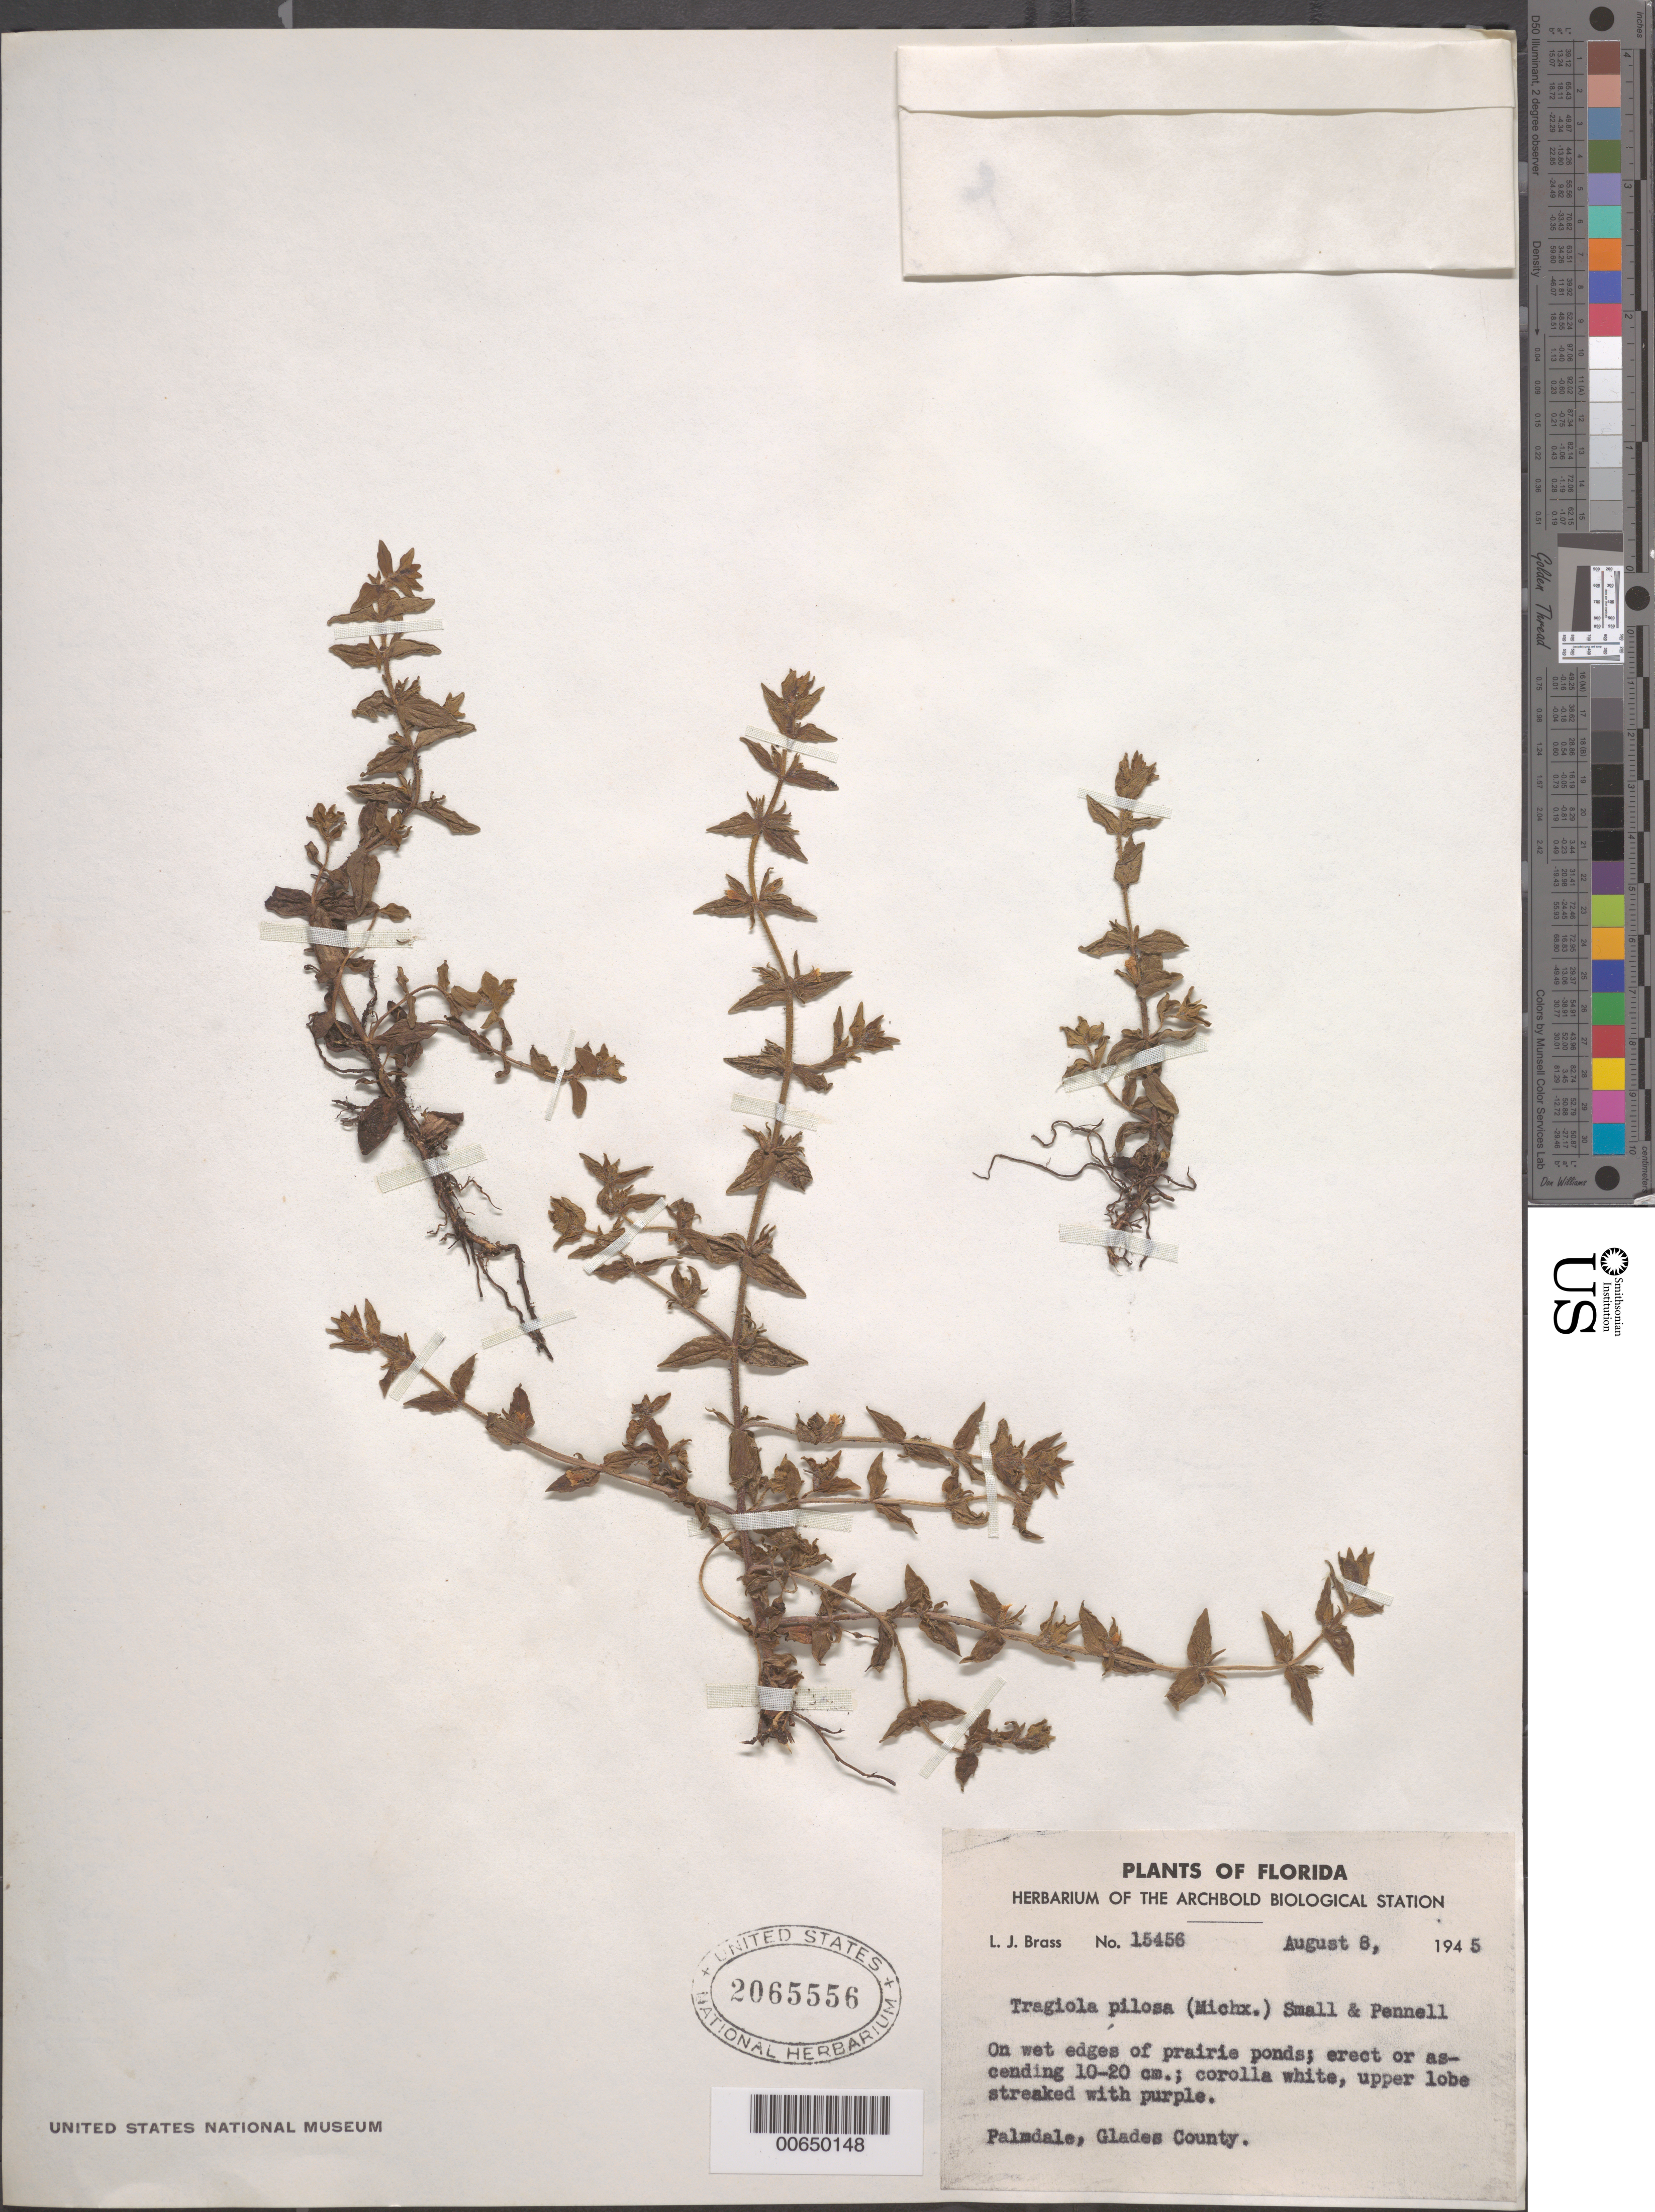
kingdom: Plantae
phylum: Tracheophyta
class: Magnoliopsida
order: Lamiales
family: Plantaginaceae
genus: Tragiola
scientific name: Tragiola pilosa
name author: (Michx.) Small & Pennell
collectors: L. J. Brass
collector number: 15456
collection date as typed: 08 Aug 1945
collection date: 1945-08-08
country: United States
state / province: Florida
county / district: Glades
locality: Palmdale.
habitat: On wet edges of prairie ponds.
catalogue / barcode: US 2065556